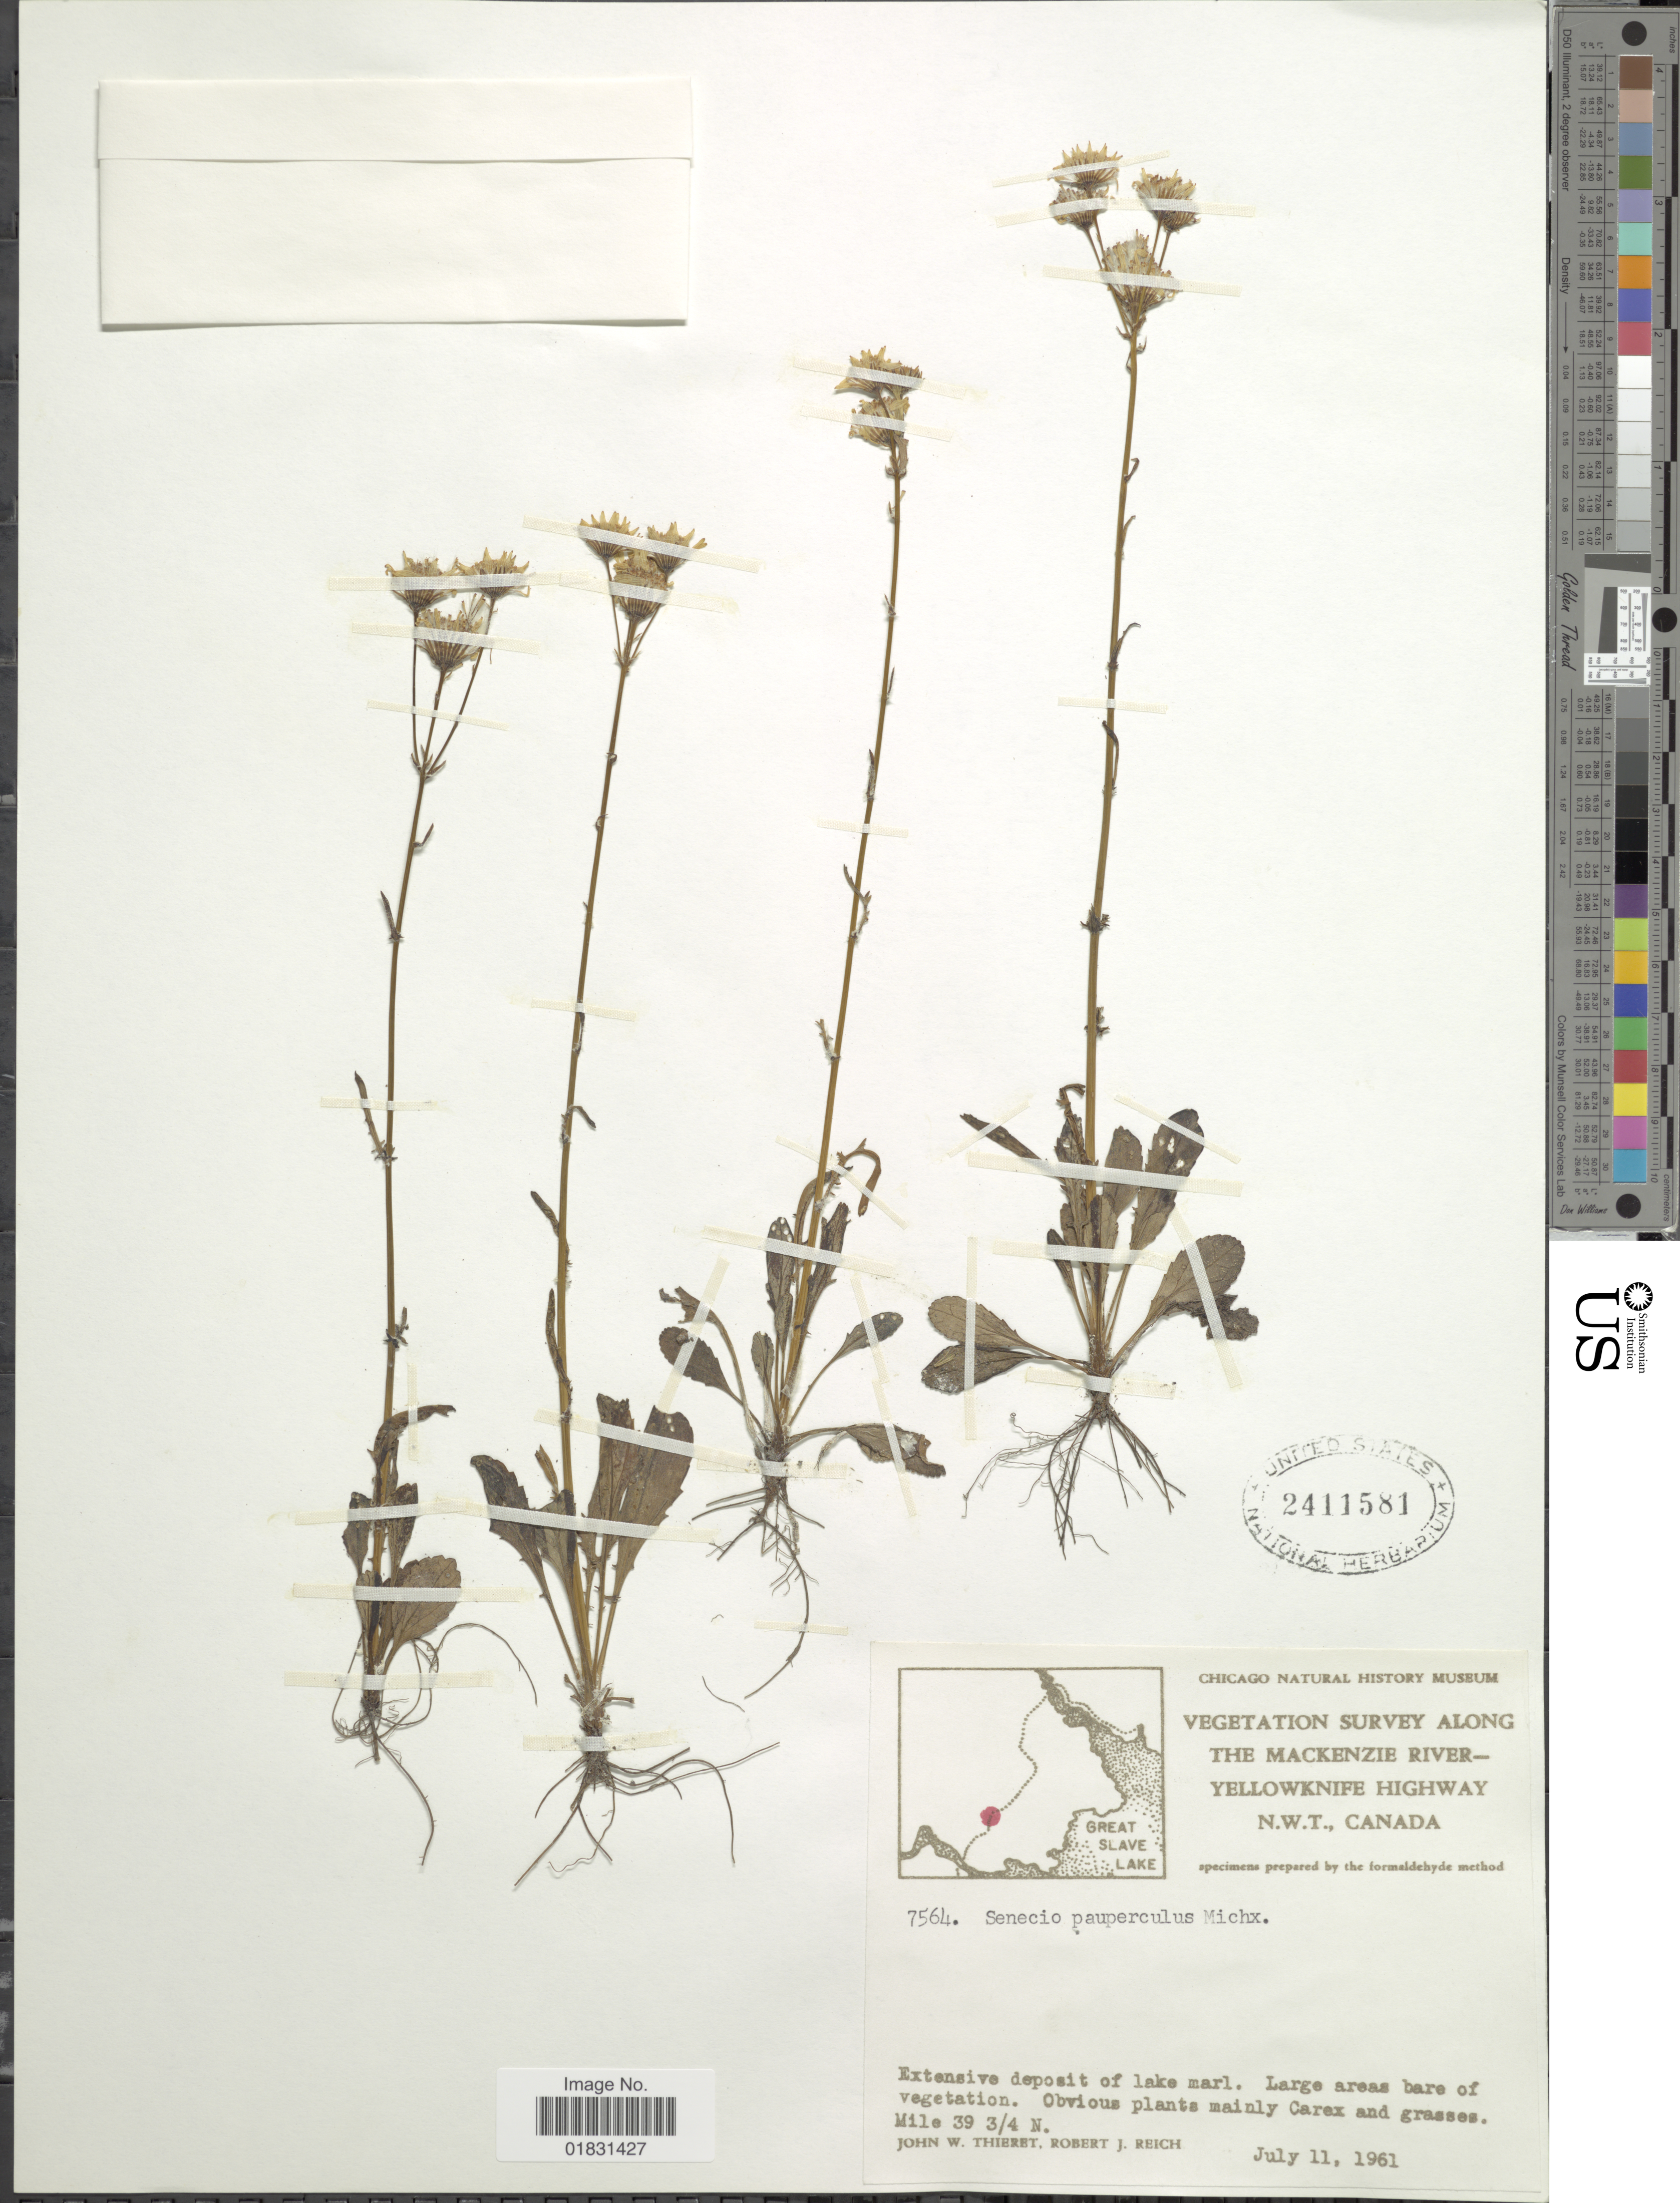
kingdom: Plantae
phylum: Tracheophyta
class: Magnoliopsida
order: Asterales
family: Asteraceae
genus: Packera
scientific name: Packera paupercula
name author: (Michx.) Á. Löve & D. Löve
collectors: J. W. Thieret & R. Reich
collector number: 7564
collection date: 1961-07-11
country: Canada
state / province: Northwest Territories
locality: Vegetation survey along the Mackenzie River-Yellowknife Highway. Large areas base of vegetation. obvious plants mainly Carex and grasses Mile 39 3/4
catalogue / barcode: US 2411581